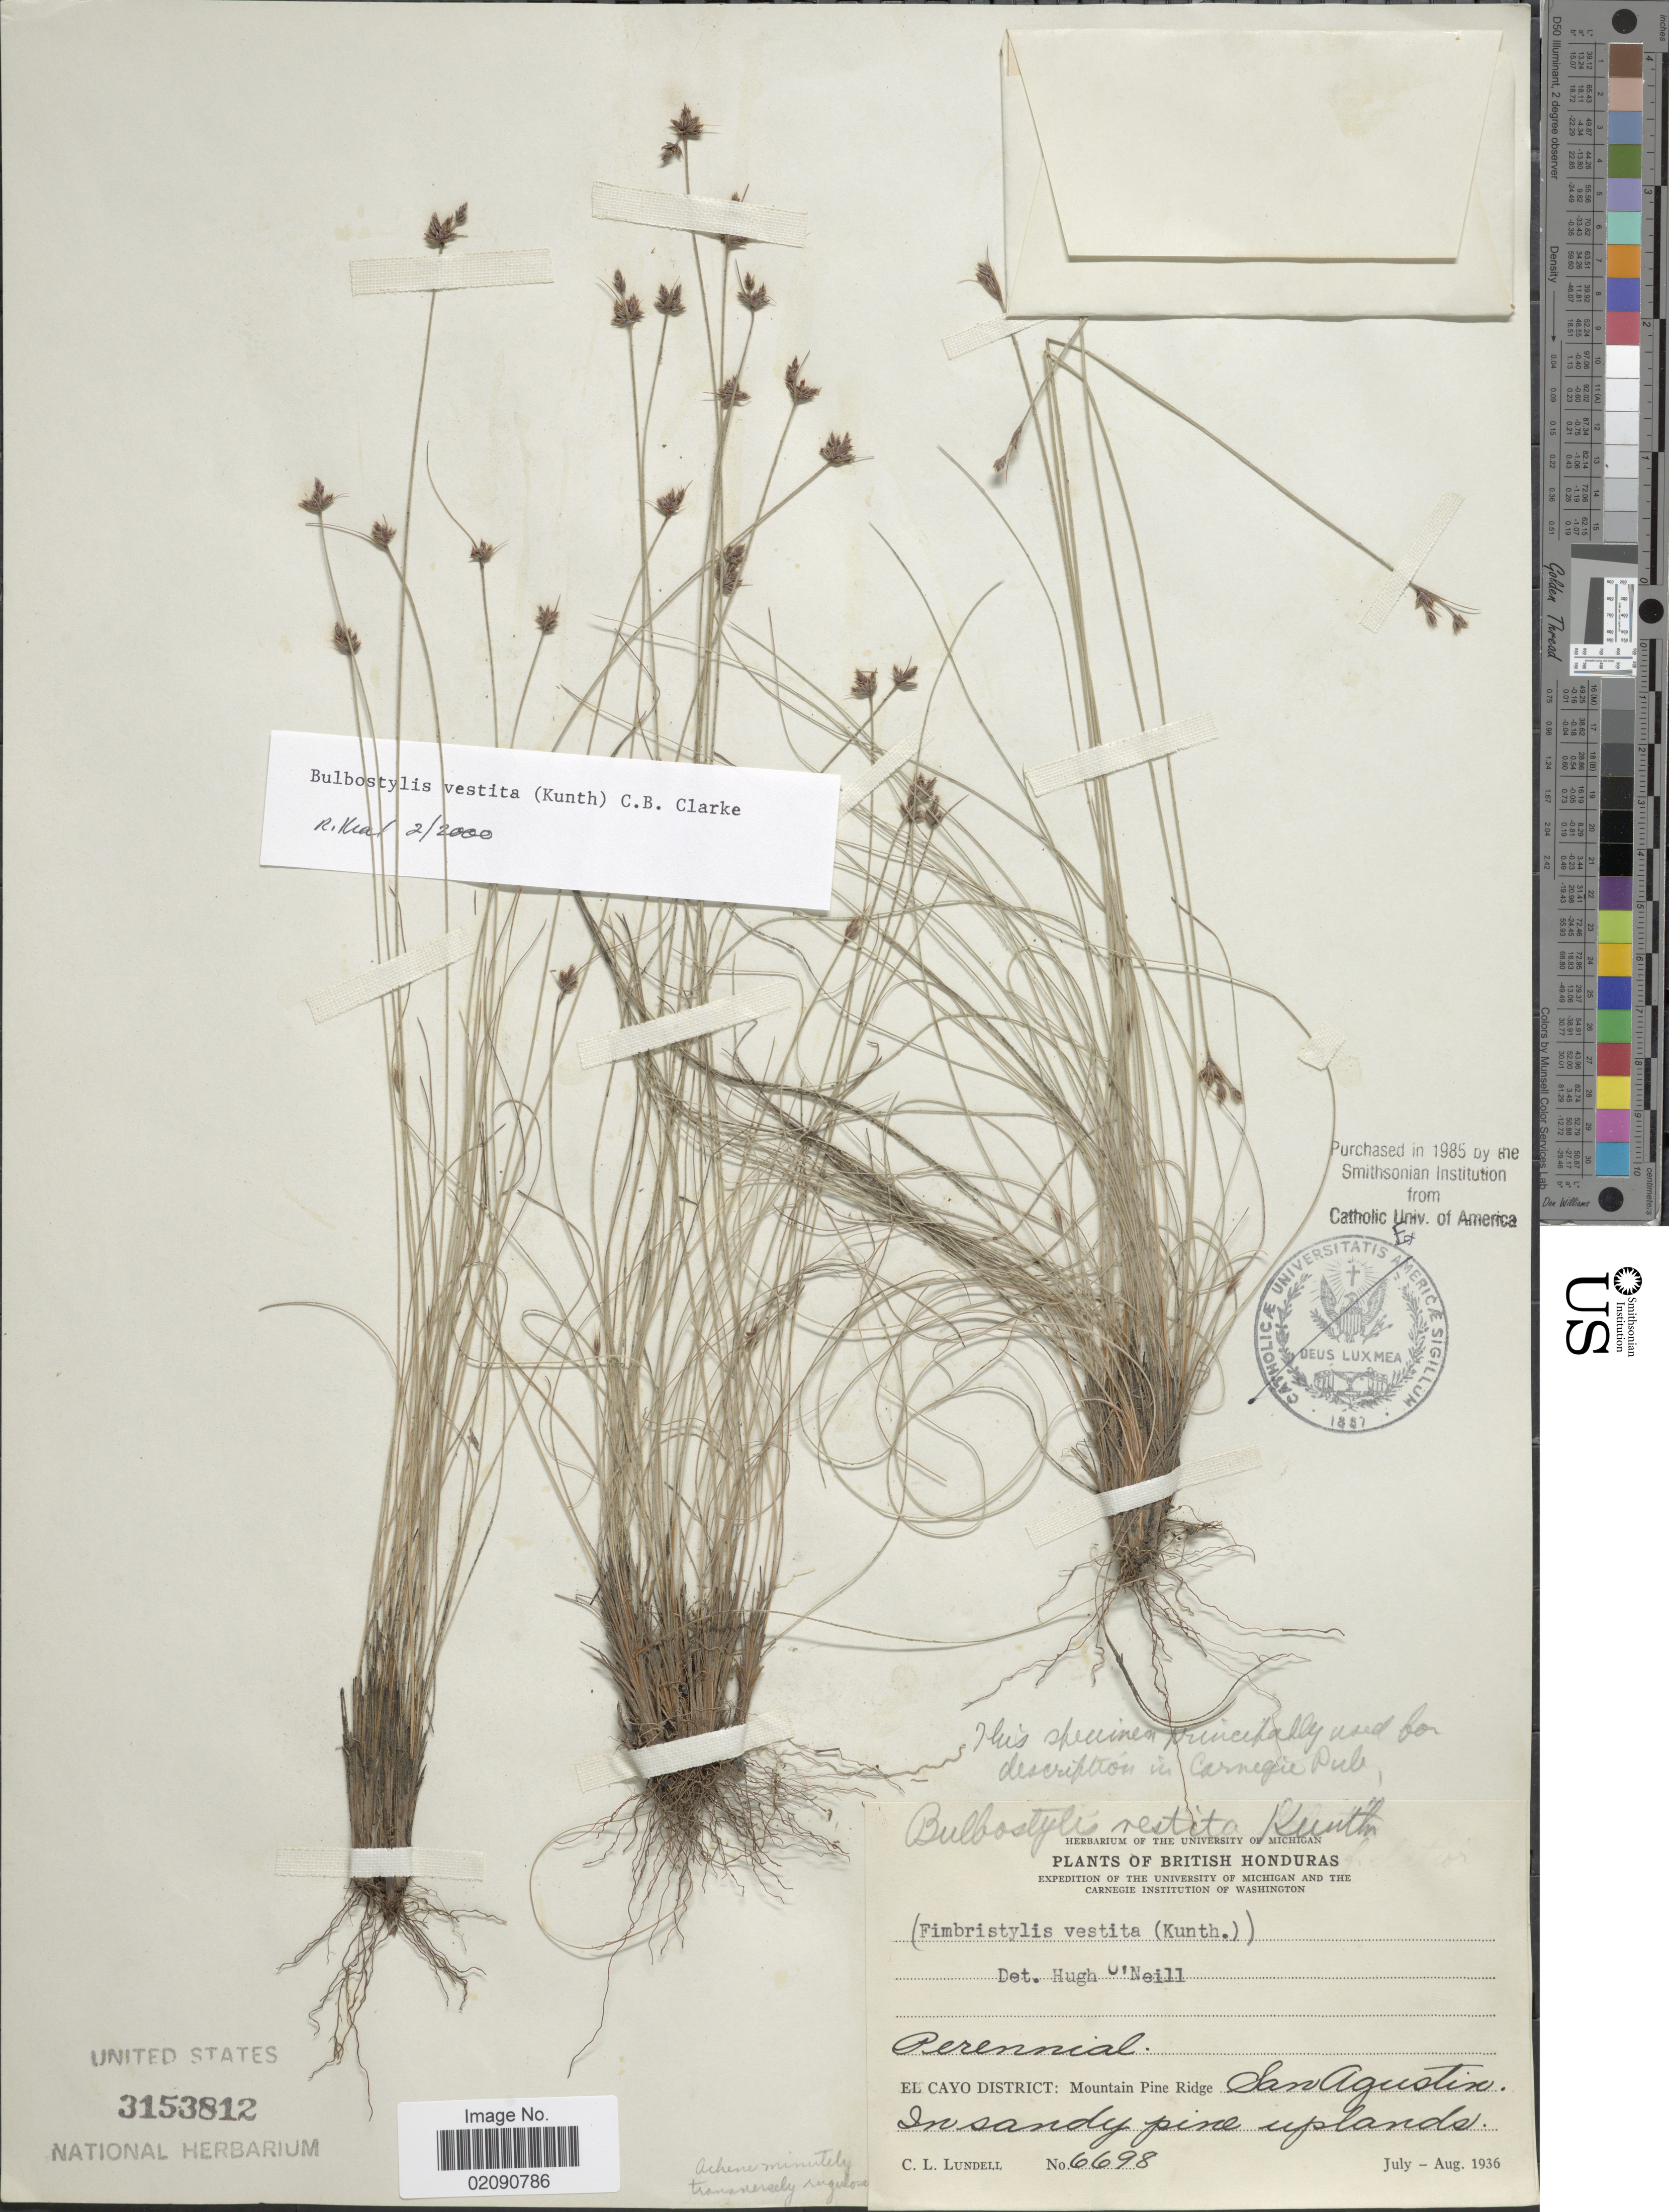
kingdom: Plantae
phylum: Tracheophyta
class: Liliopsida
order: Poales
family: Cyperaceae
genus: Bulbostylis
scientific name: Bulbostylis vestita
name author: (Kunth) C.B. Clarke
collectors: C. L. Lundell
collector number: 6698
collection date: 1936-07/1936-08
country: Belize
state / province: Cayo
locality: El Cayo District: Mountain Pine Ridge. San Agustin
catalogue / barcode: US 3153812